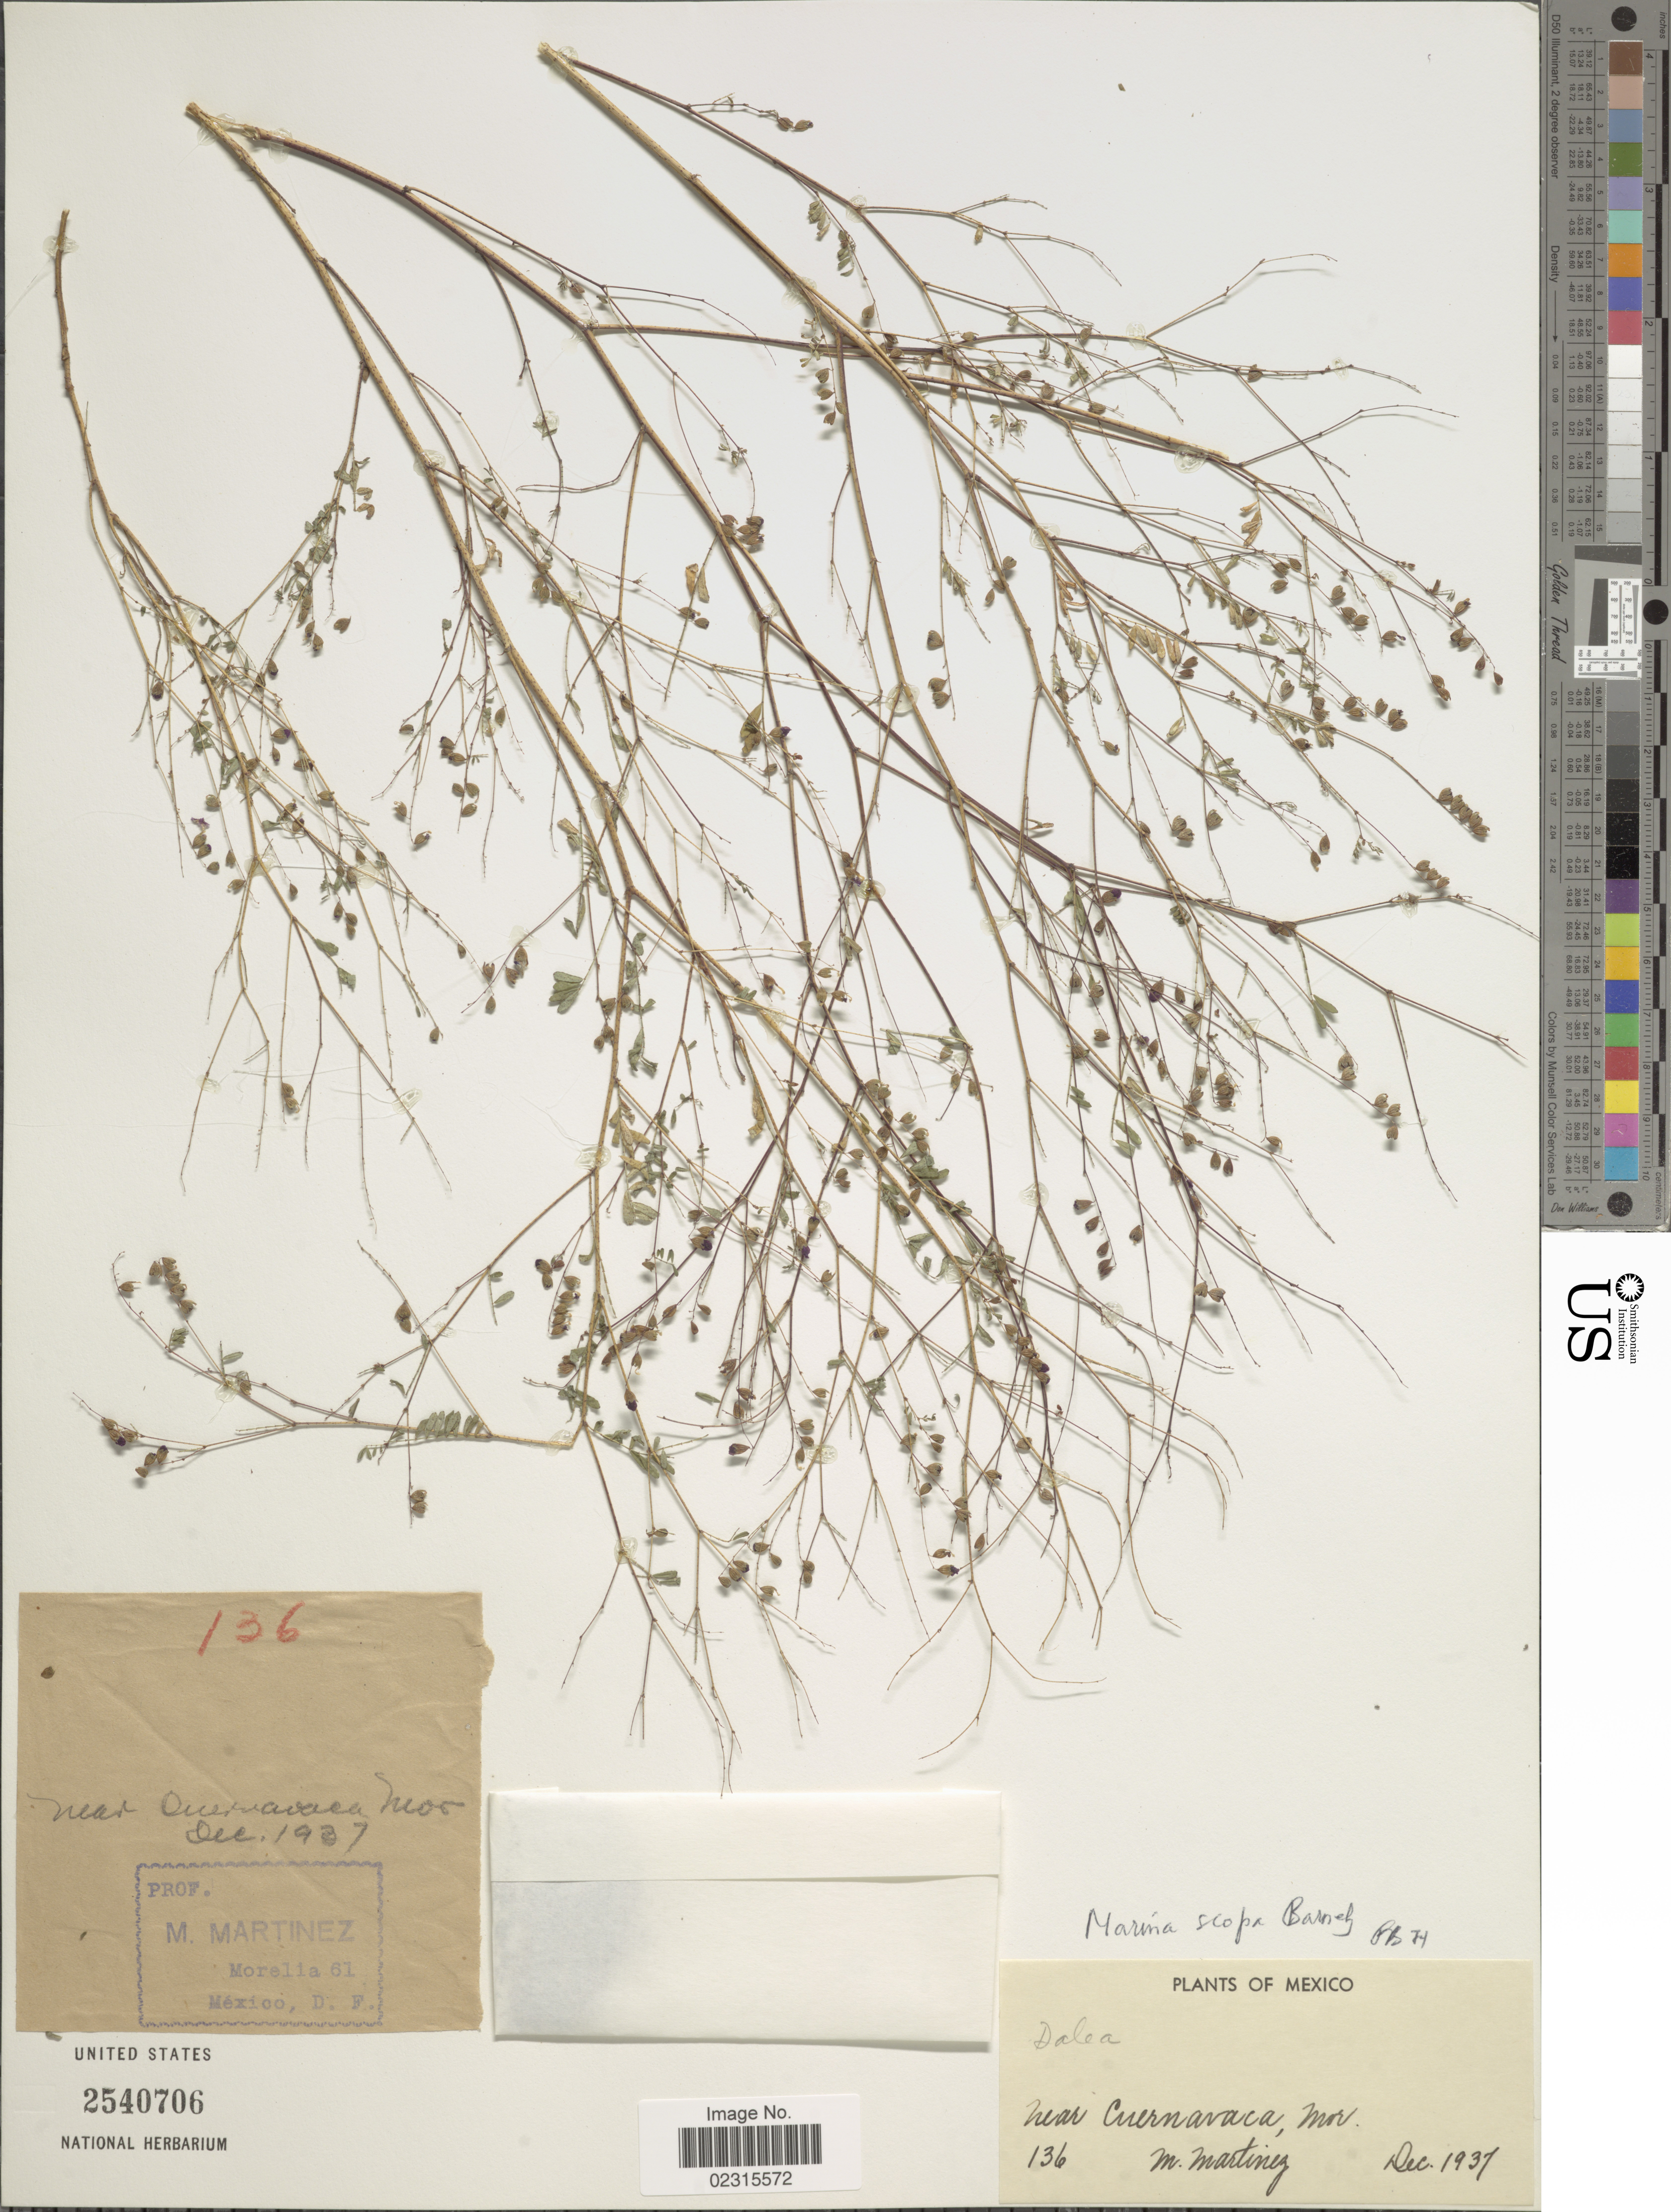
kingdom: Plantae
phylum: Tracheophyta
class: Magnoliopsida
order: Fabales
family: Fabaceae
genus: Marina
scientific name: Marina scopa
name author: Barneby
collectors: M. Martinez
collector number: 136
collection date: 1937-12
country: Mexico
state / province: Morelos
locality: Near Cuernavaca, Mor.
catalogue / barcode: US 2540706